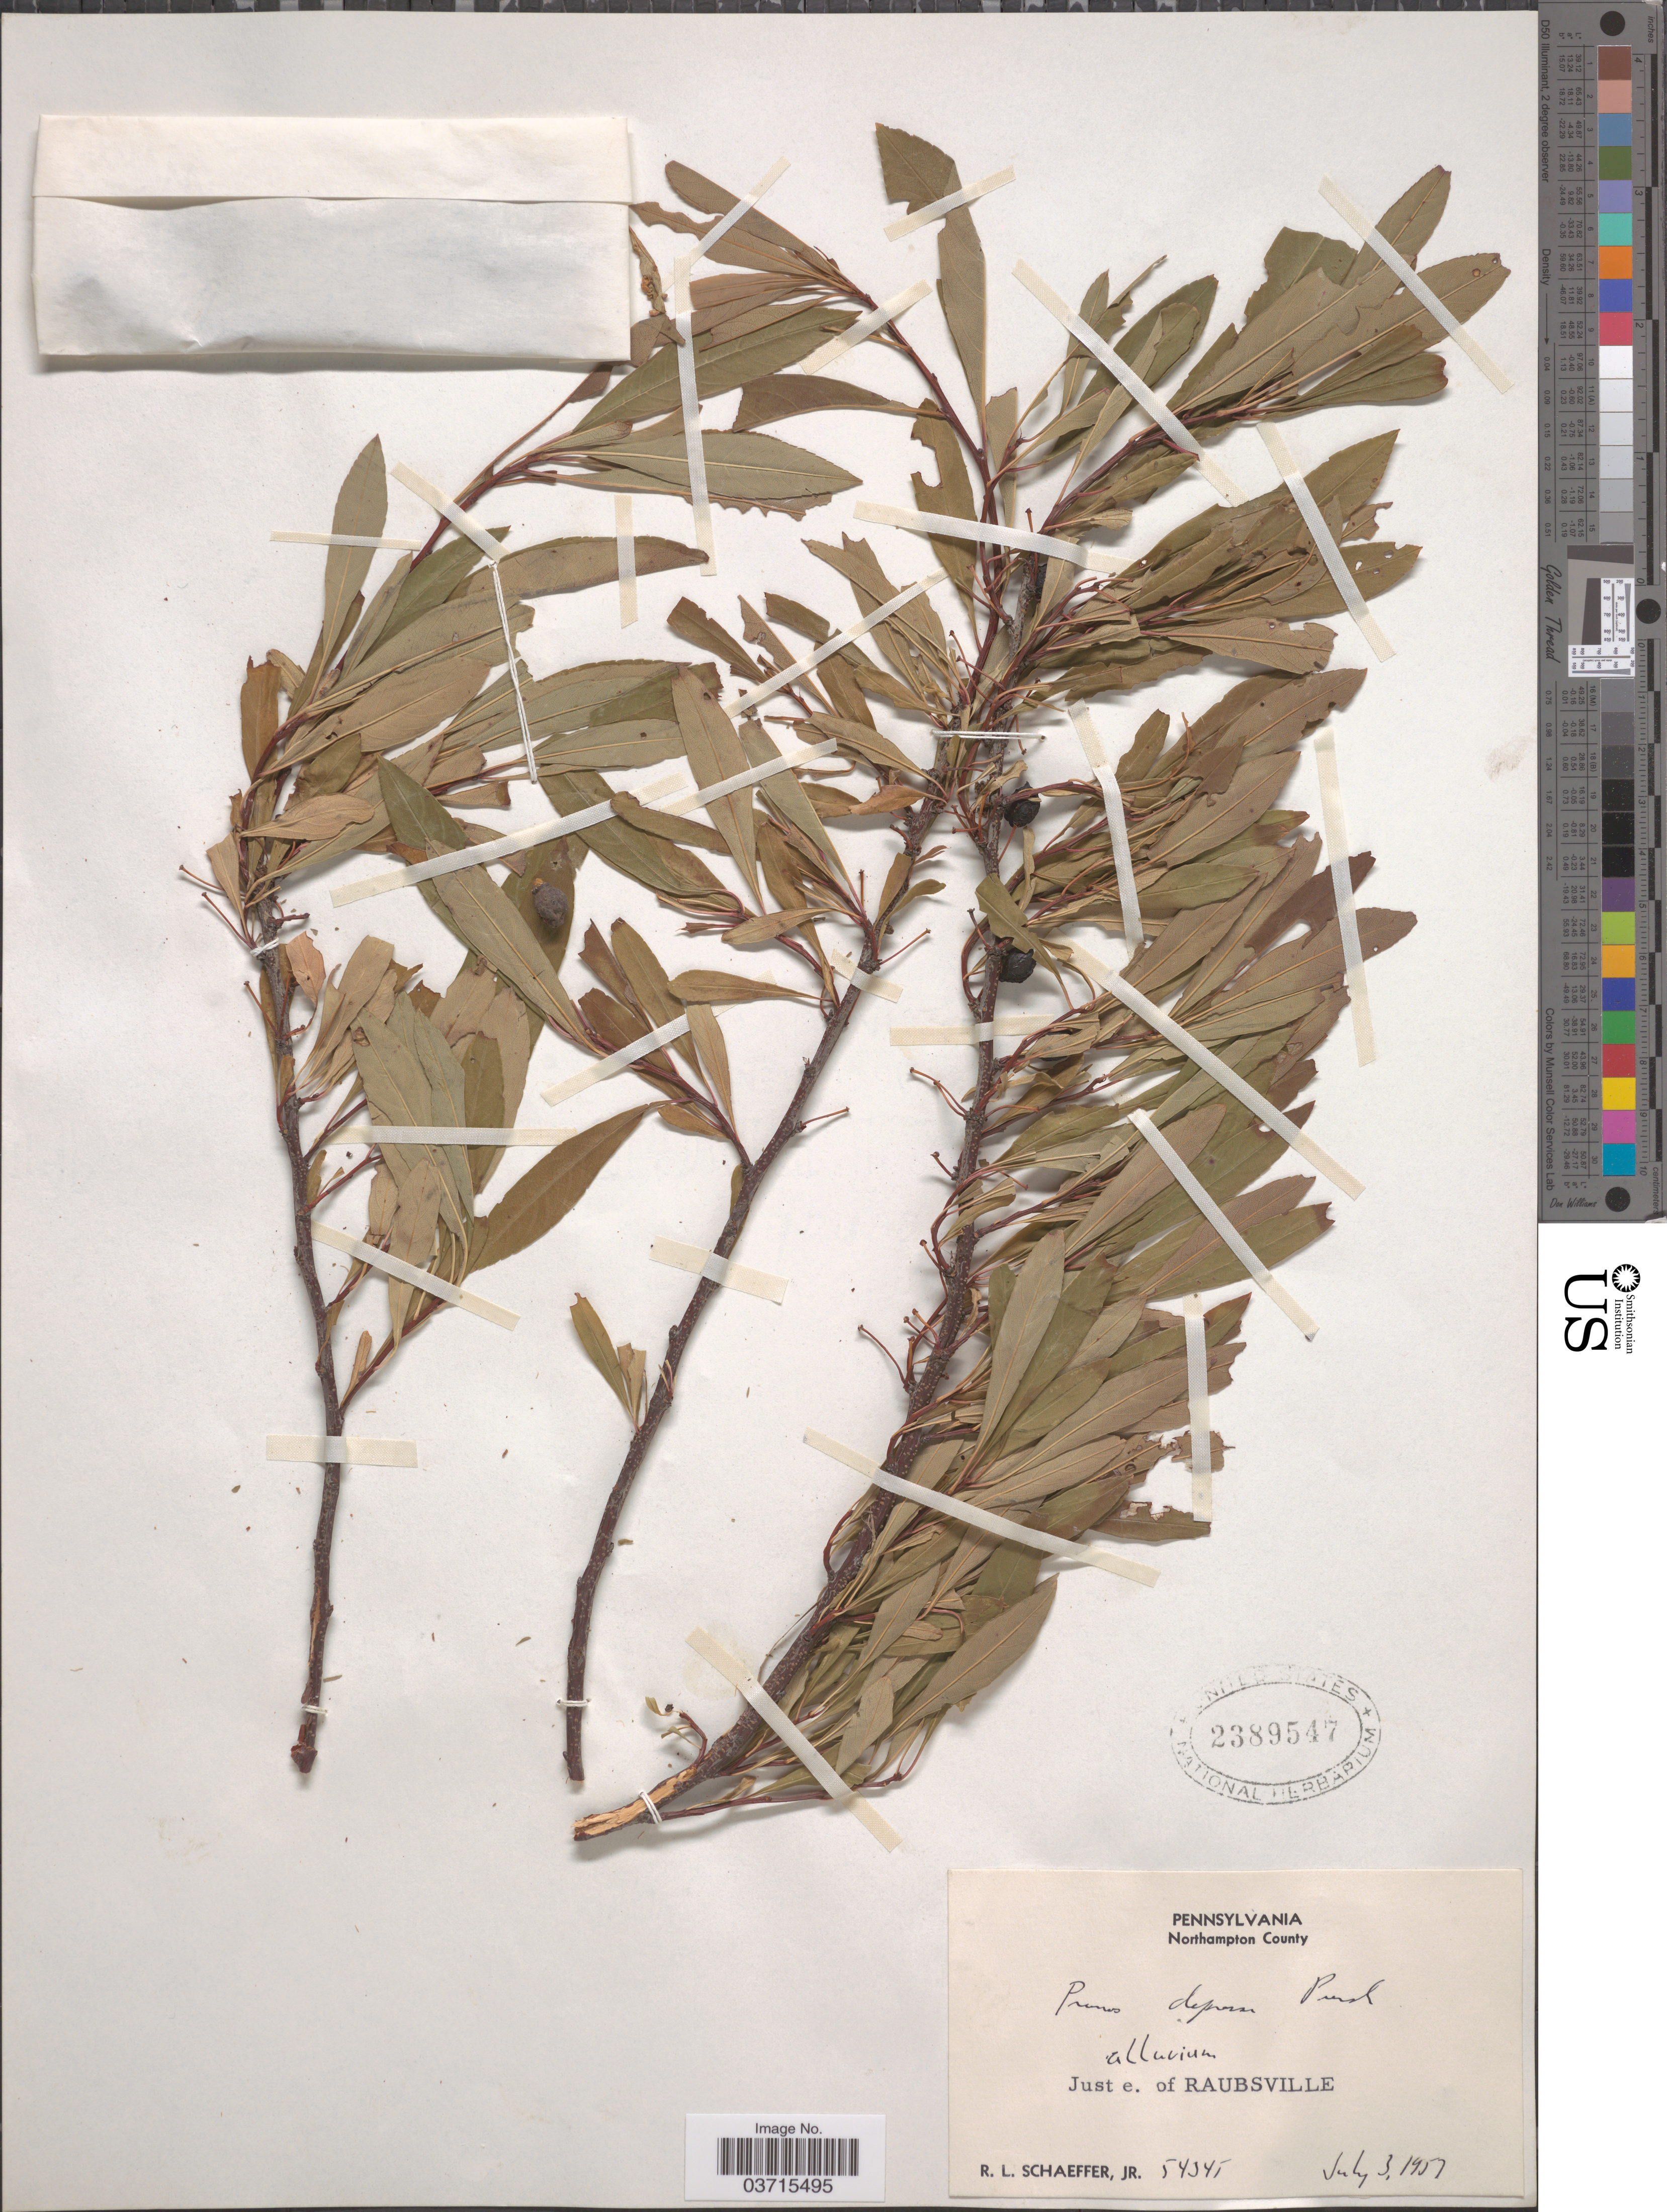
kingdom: Plantae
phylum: Tracheophyta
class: Magnoliopsida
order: Rosales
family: Rosaceae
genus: Prunus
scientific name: Prunus depressa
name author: Pursh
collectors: R. L. Schaeffer Jr.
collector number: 54345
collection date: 1957-07-03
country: United States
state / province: Pennsylvania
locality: Northampton County. Just e. of Raubsville.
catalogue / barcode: US 2389547